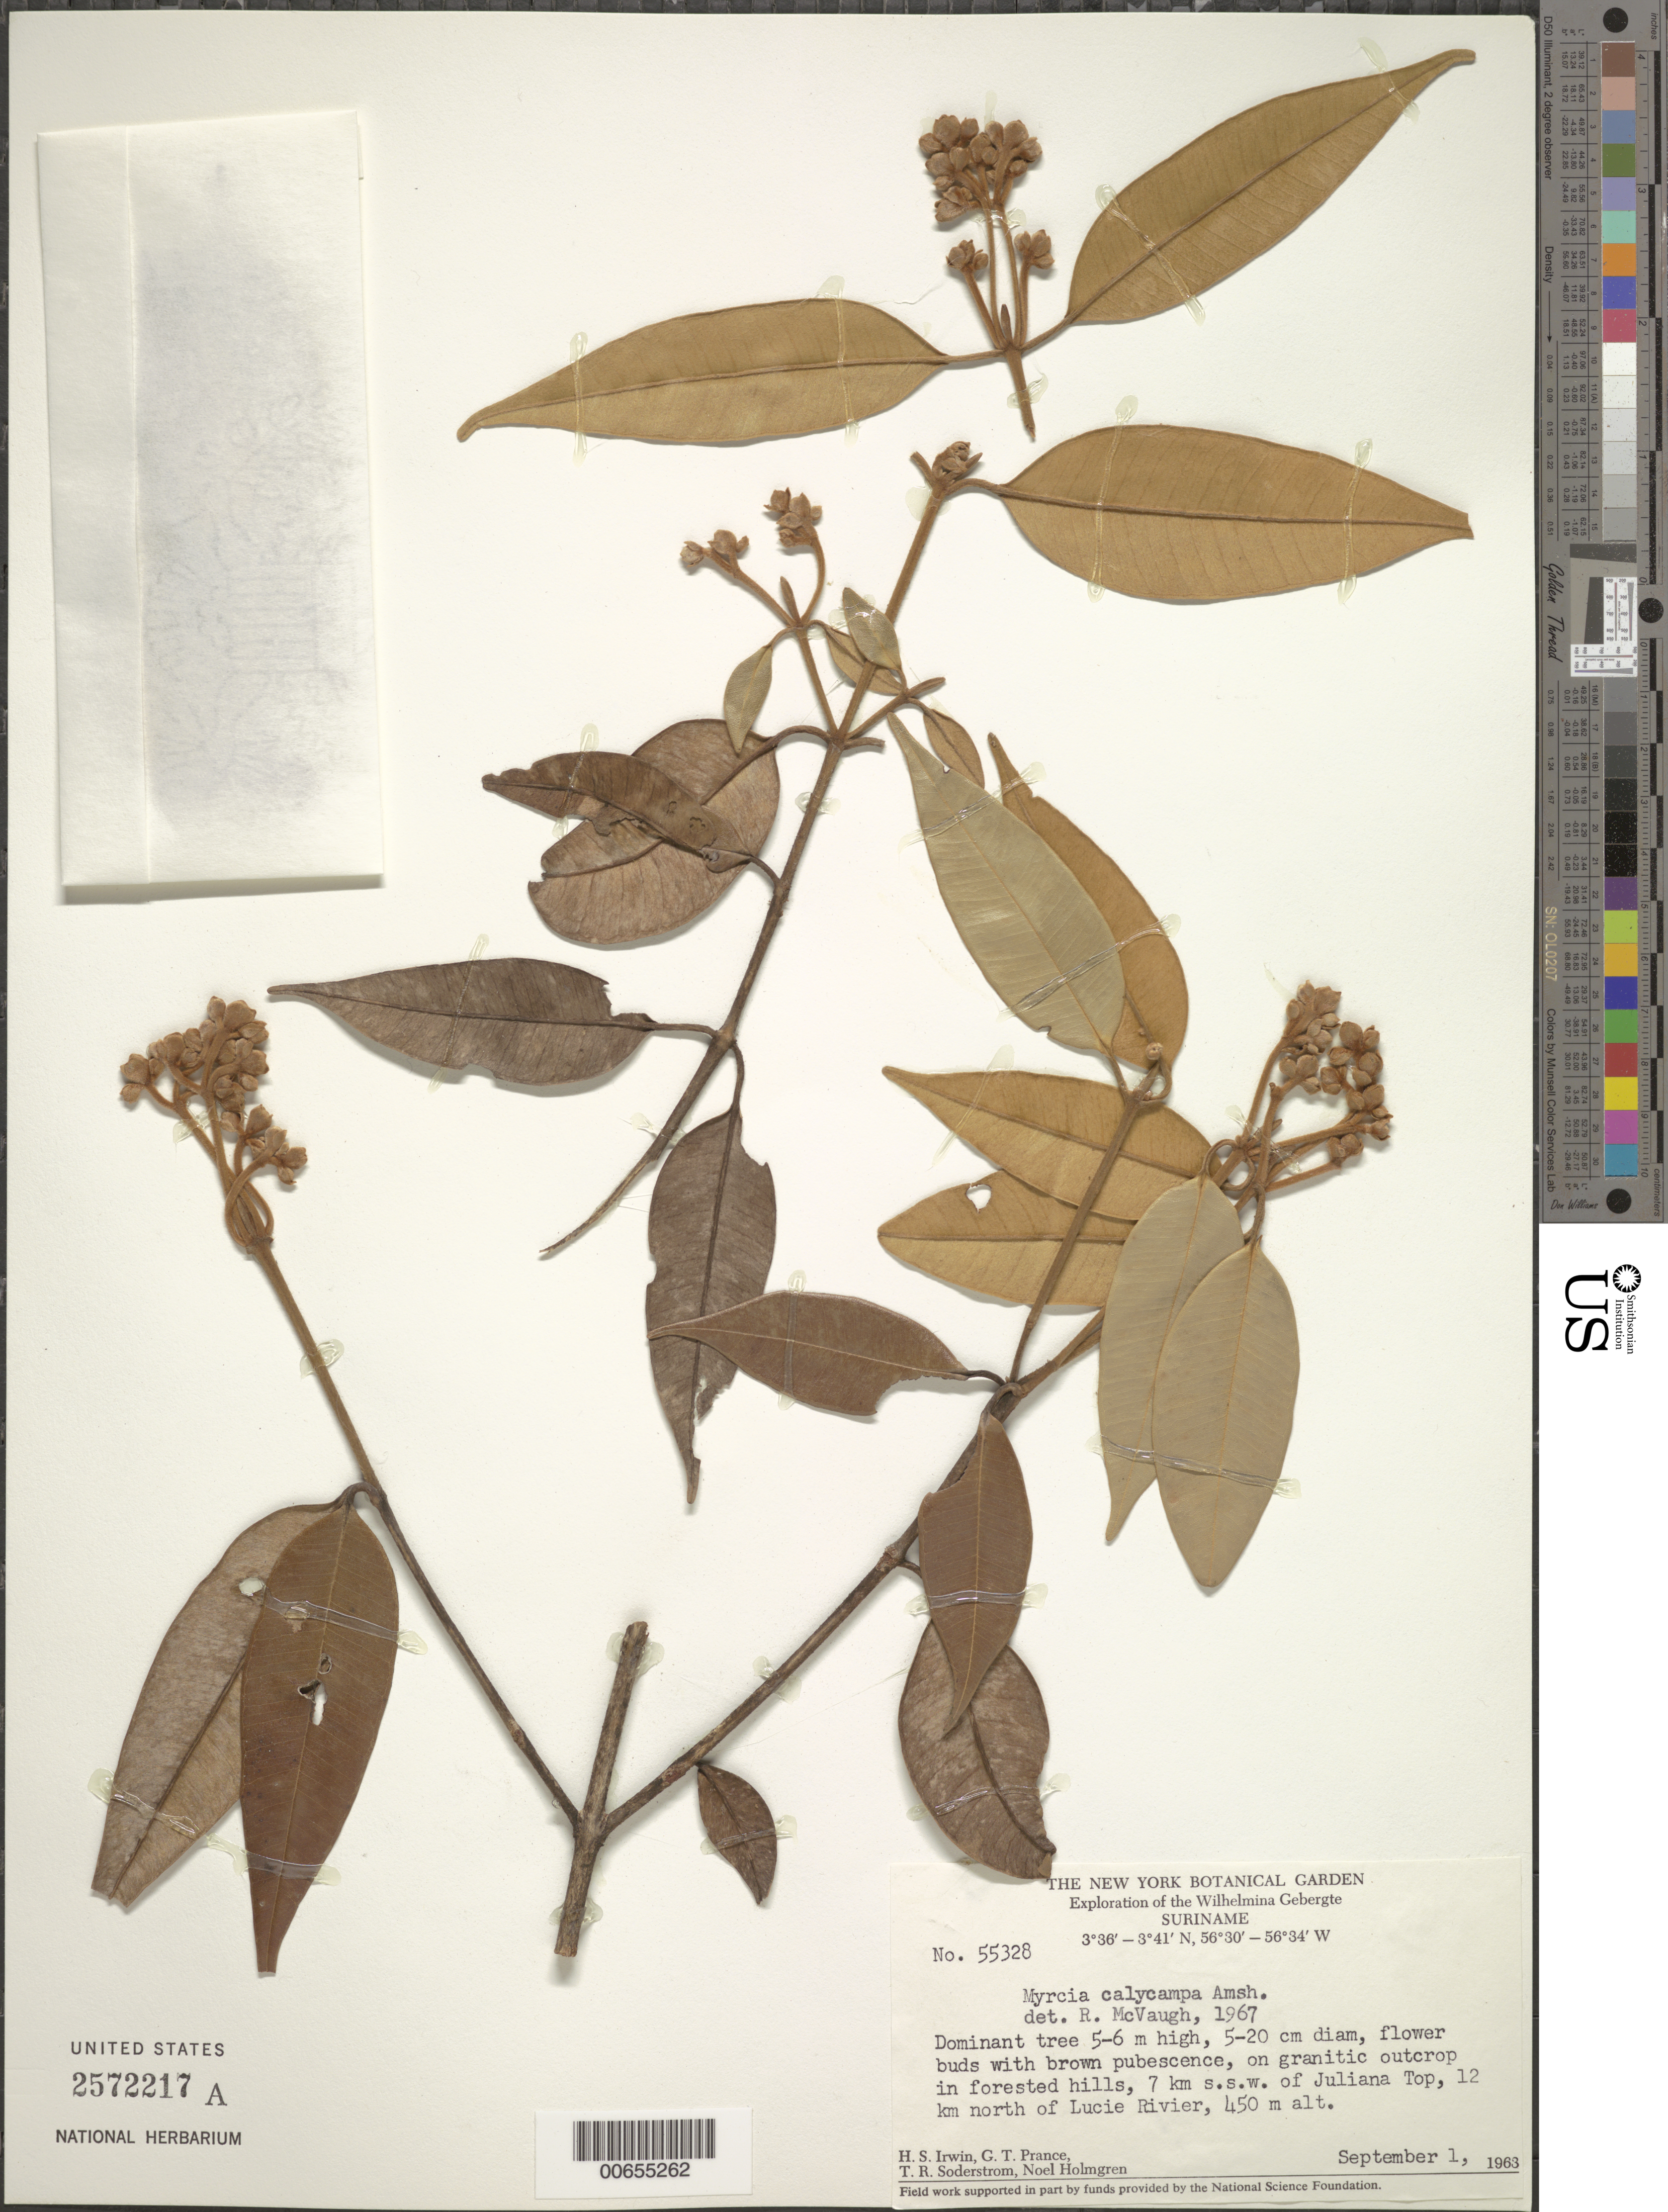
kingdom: Plantae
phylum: Tracheophyta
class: Magnoliopsida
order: Myrtales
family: Myrtaceae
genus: Myrcia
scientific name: Myrcia calycampa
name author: Amshoff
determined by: McVaugh, R.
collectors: H. Irwin, G. T. Prance, T. R. Soderstrom & N. H. Holmgren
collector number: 55328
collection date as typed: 1-Sep-63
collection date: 1963-09-01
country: Suriname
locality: Juliana Top, 7 km SSW of, 12 km N of Lucie R., Wilhelmina Gebergte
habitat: On granitic outcrop in forested hills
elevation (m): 450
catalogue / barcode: US 2572217A